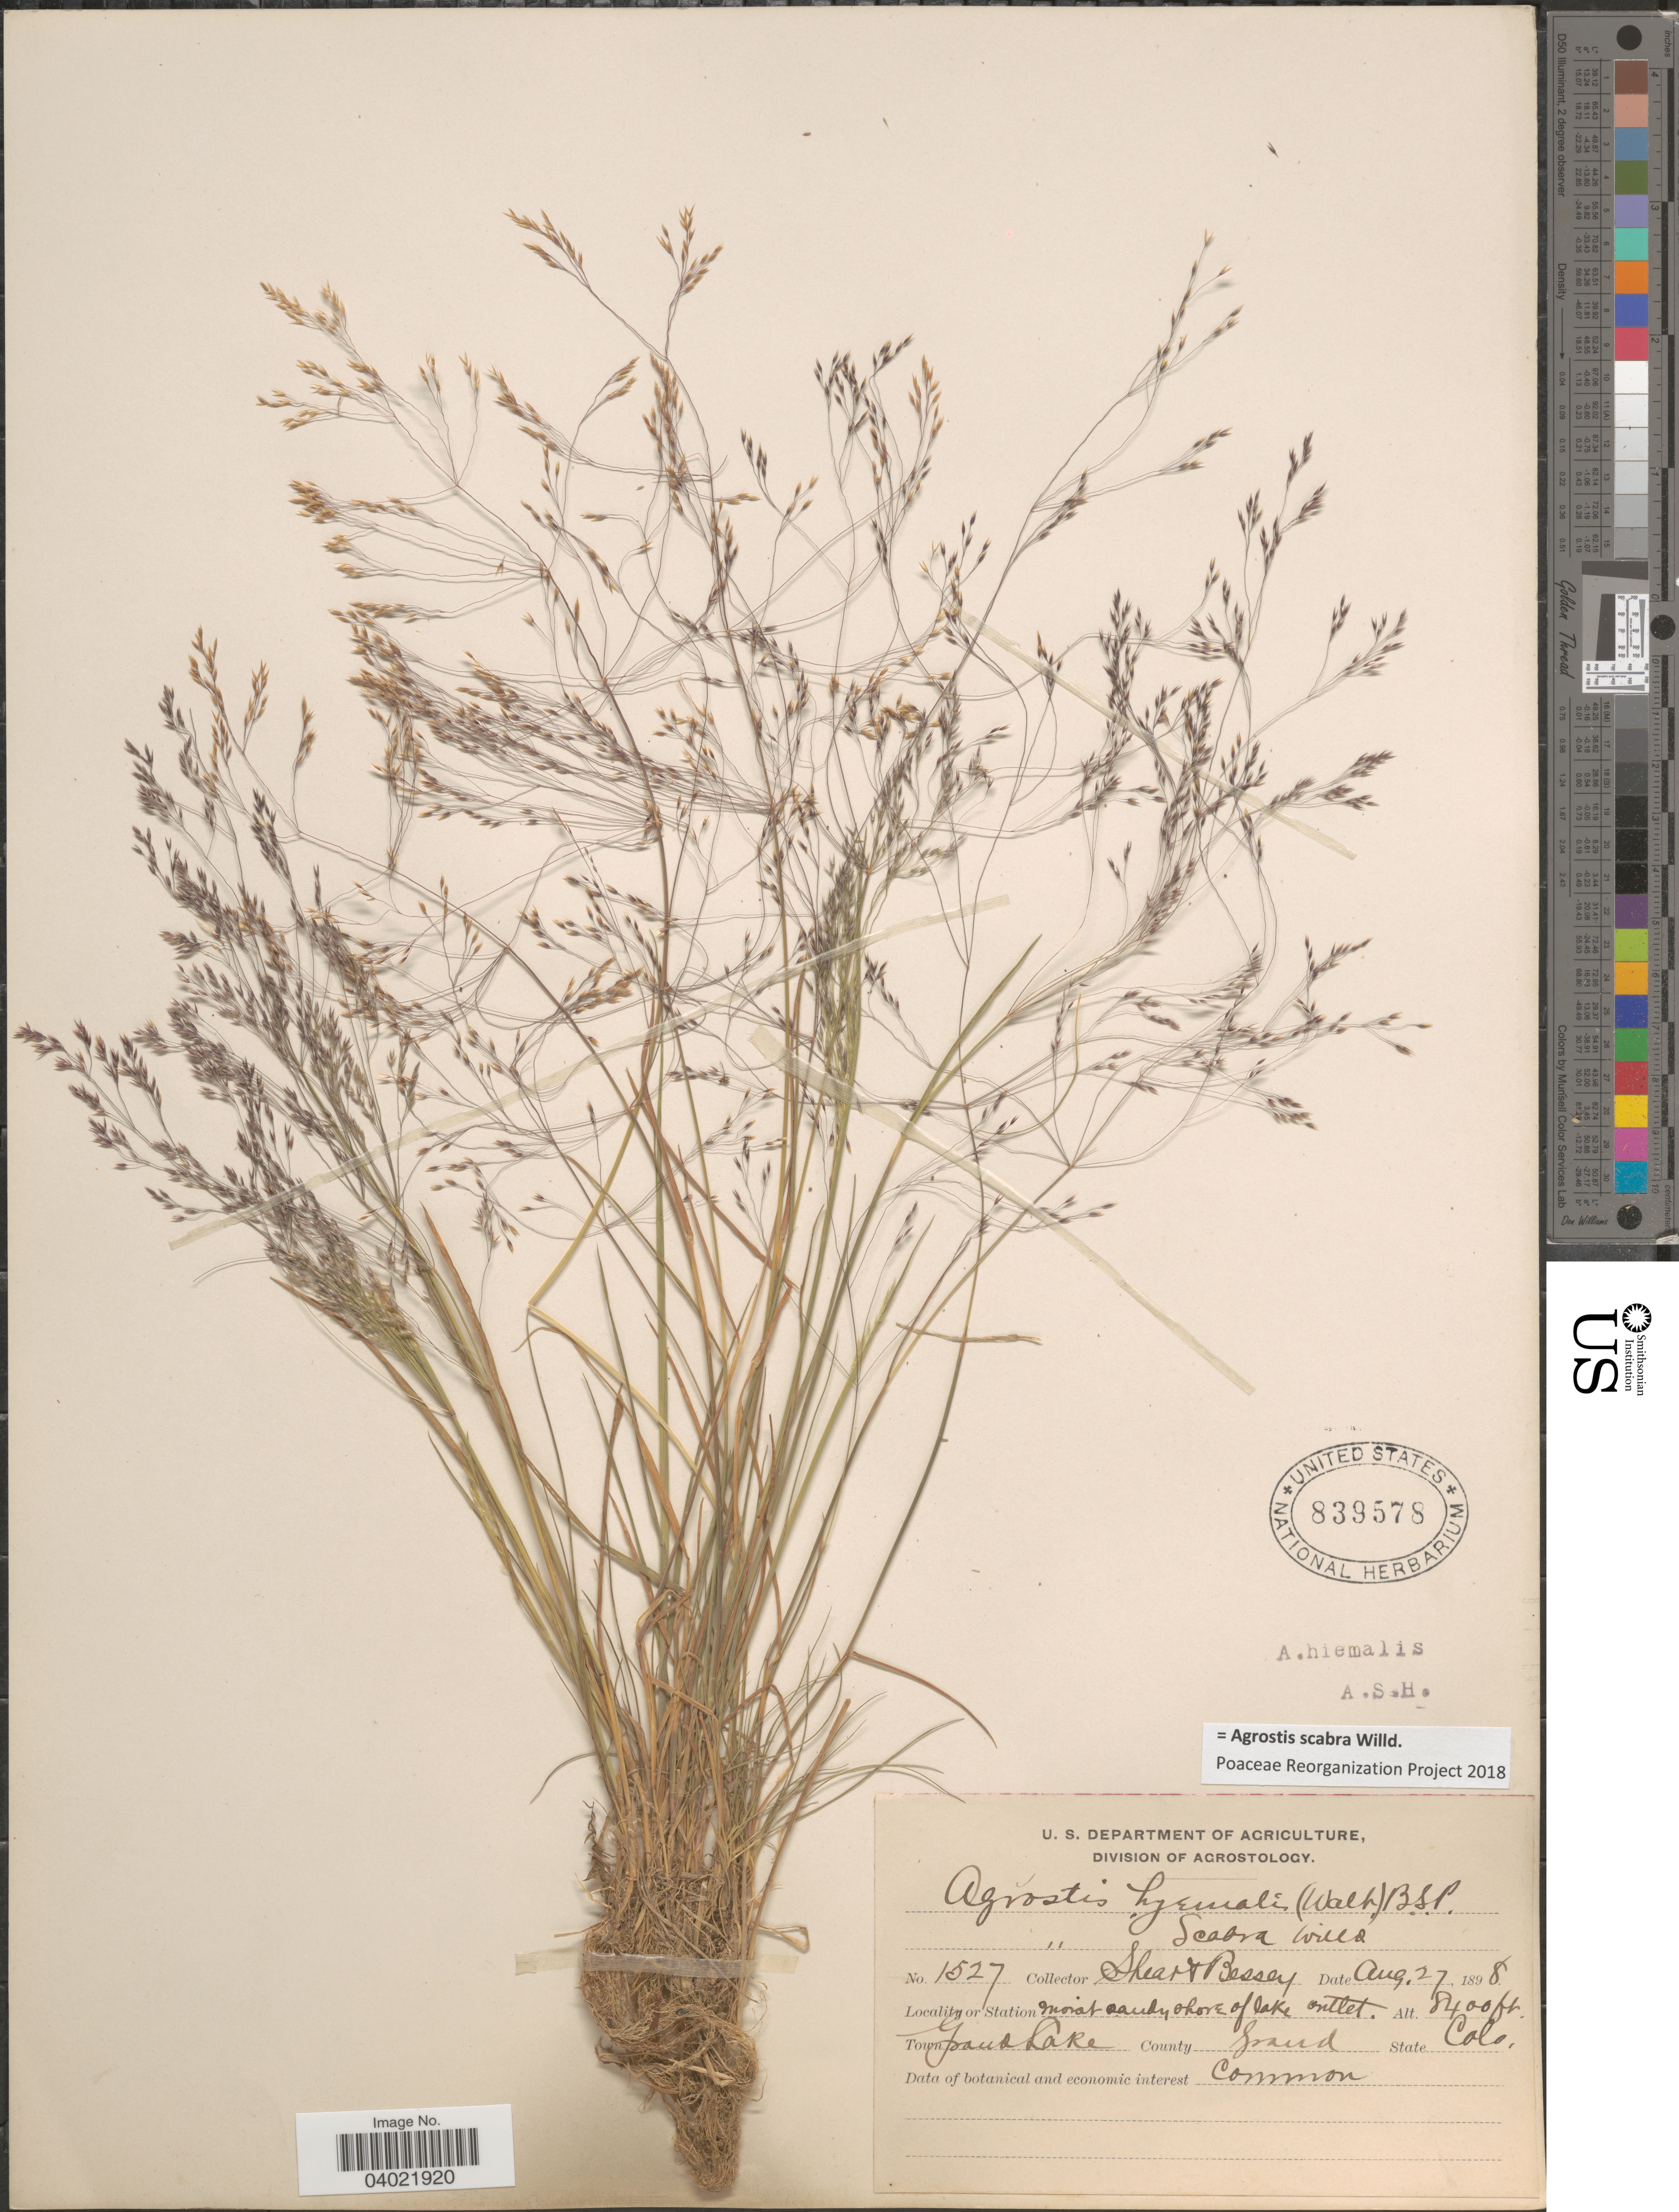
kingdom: Plantae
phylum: Tracheophyta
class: Liliopsida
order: Poales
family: Poaceae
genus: Agrostis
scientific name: Agrostis scabra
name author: Willd.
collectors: -- Shear & -. Bessey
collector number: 1527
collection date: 1898-08-27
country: United States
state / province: Colorado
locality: Shore of lake outlet. Town Grand Lake. County Grand.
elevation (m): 2560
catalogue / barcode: US 839578